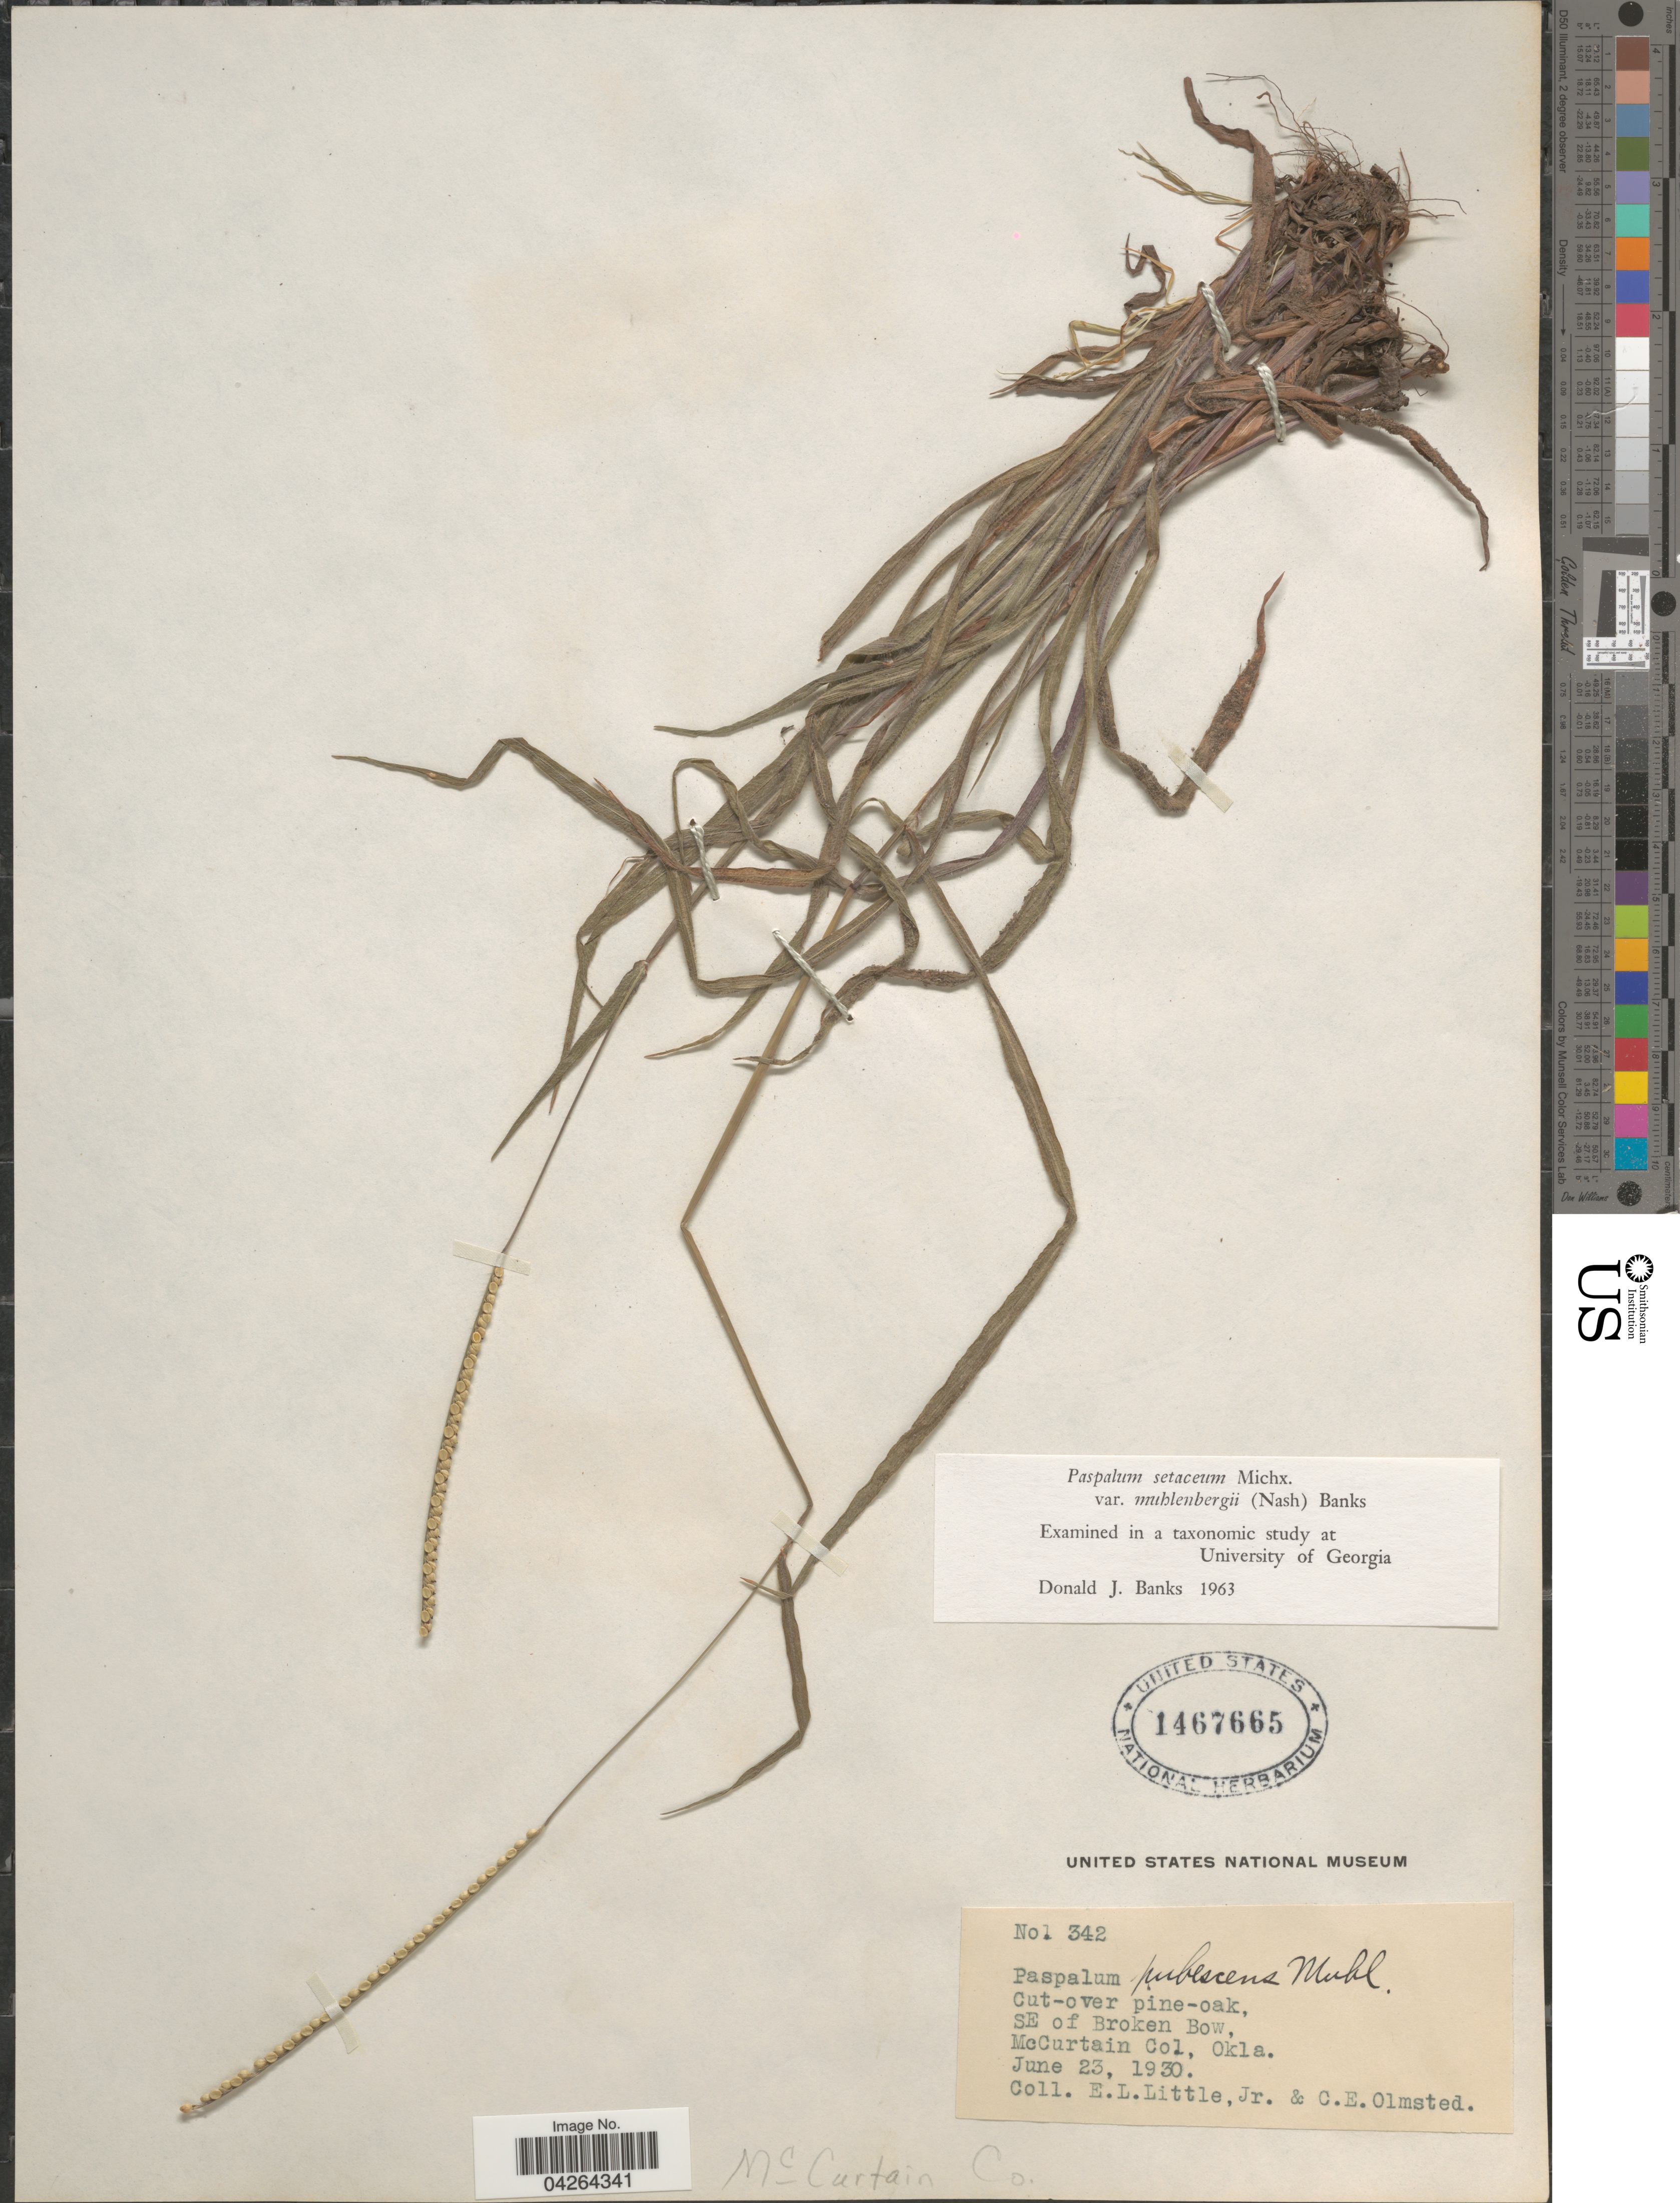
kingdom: Plantae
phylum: Tracheophyta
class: Liliopsida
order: Poales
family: Poaceae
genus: Paspalum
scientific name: Paspalum setaceum var. muhlenbergii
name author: (Nash) D.J. Banks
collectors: E. L. Little & C. Olmsted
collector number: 342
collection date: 1930-06-23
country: United States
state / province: Oklahoma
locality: Cut-over pine-oka, SE of Broken Bow, McCurtain Co.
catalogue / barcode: US 1467665